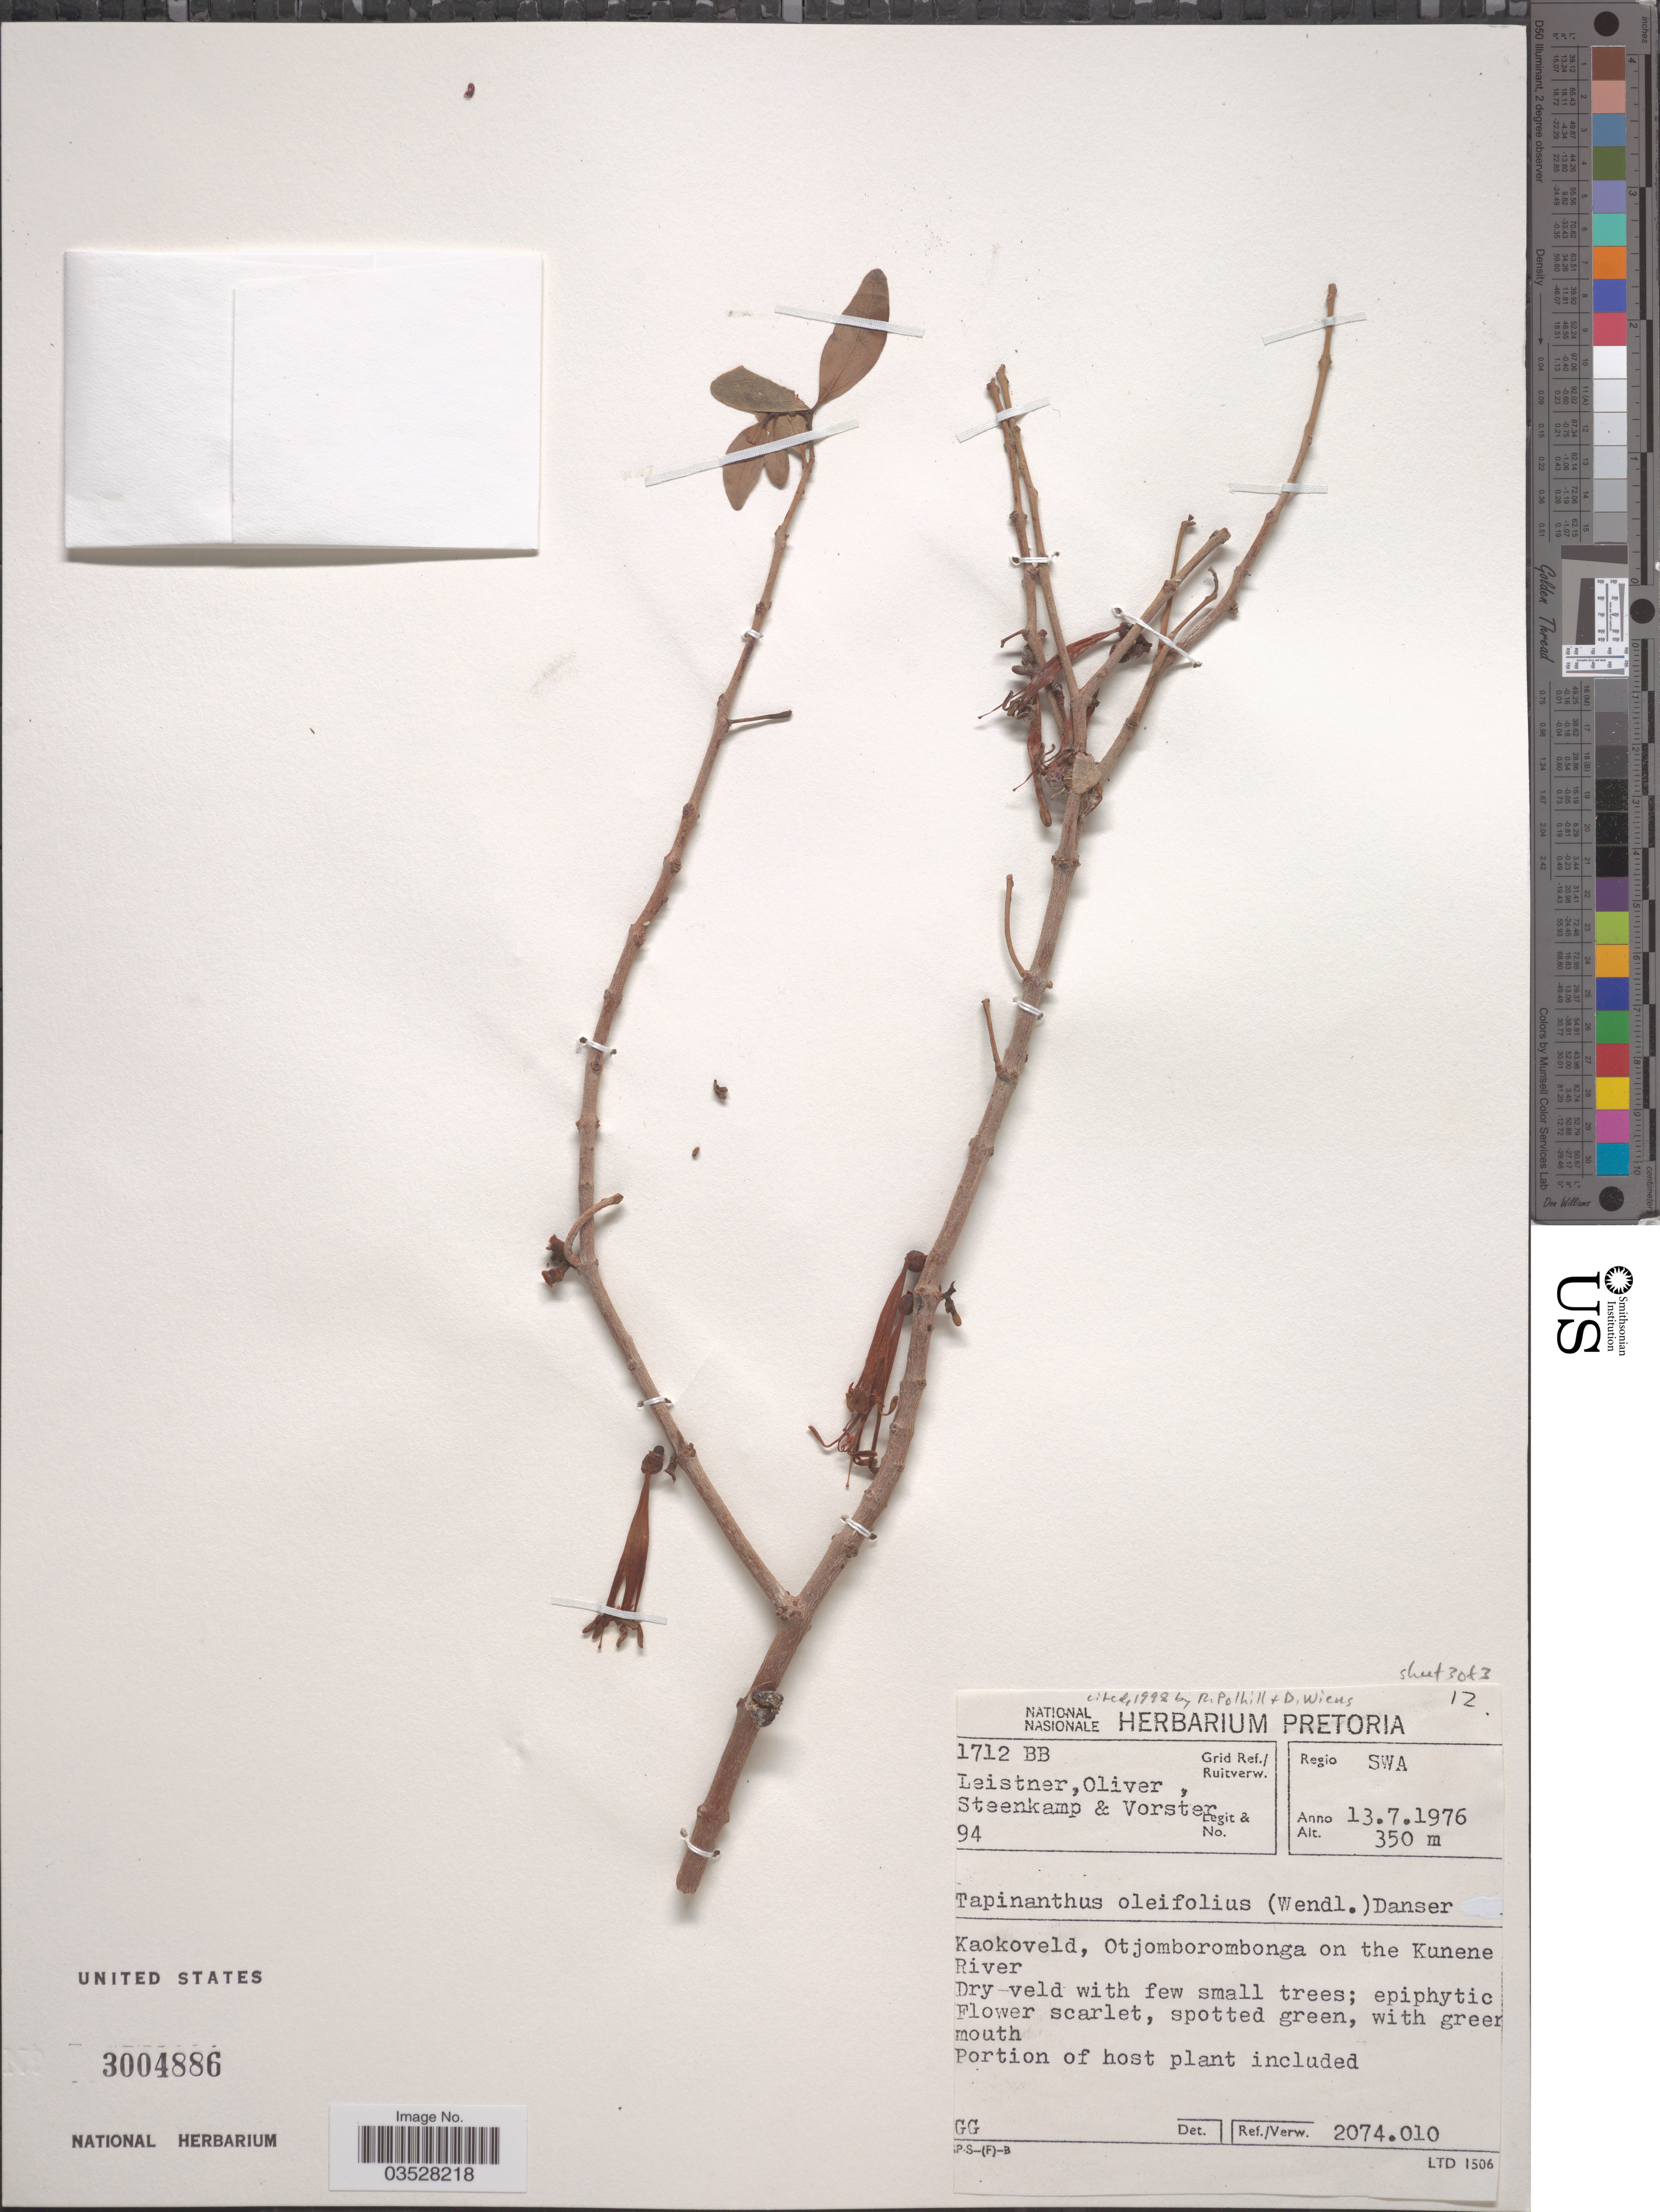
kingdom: Plantae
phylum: Tracheophyta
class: Magnoliopsida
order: Santalales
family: Loranthaceae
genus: Tapinanthus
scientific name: Tapinanthus oleifolius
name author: (J.C. Wendl.) Danser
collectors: Leistner, Oliver, --, -- Steenkamp & -. Vorster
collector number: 94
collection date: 1976-07-13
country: Namibia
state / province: Kunene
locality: Grid Ref./ Ruitverw. 1712 BB. Regio SWA. Kaokoveld, Otjomborombonga on the Kunene River.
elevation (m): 350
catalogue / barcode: US 3004886